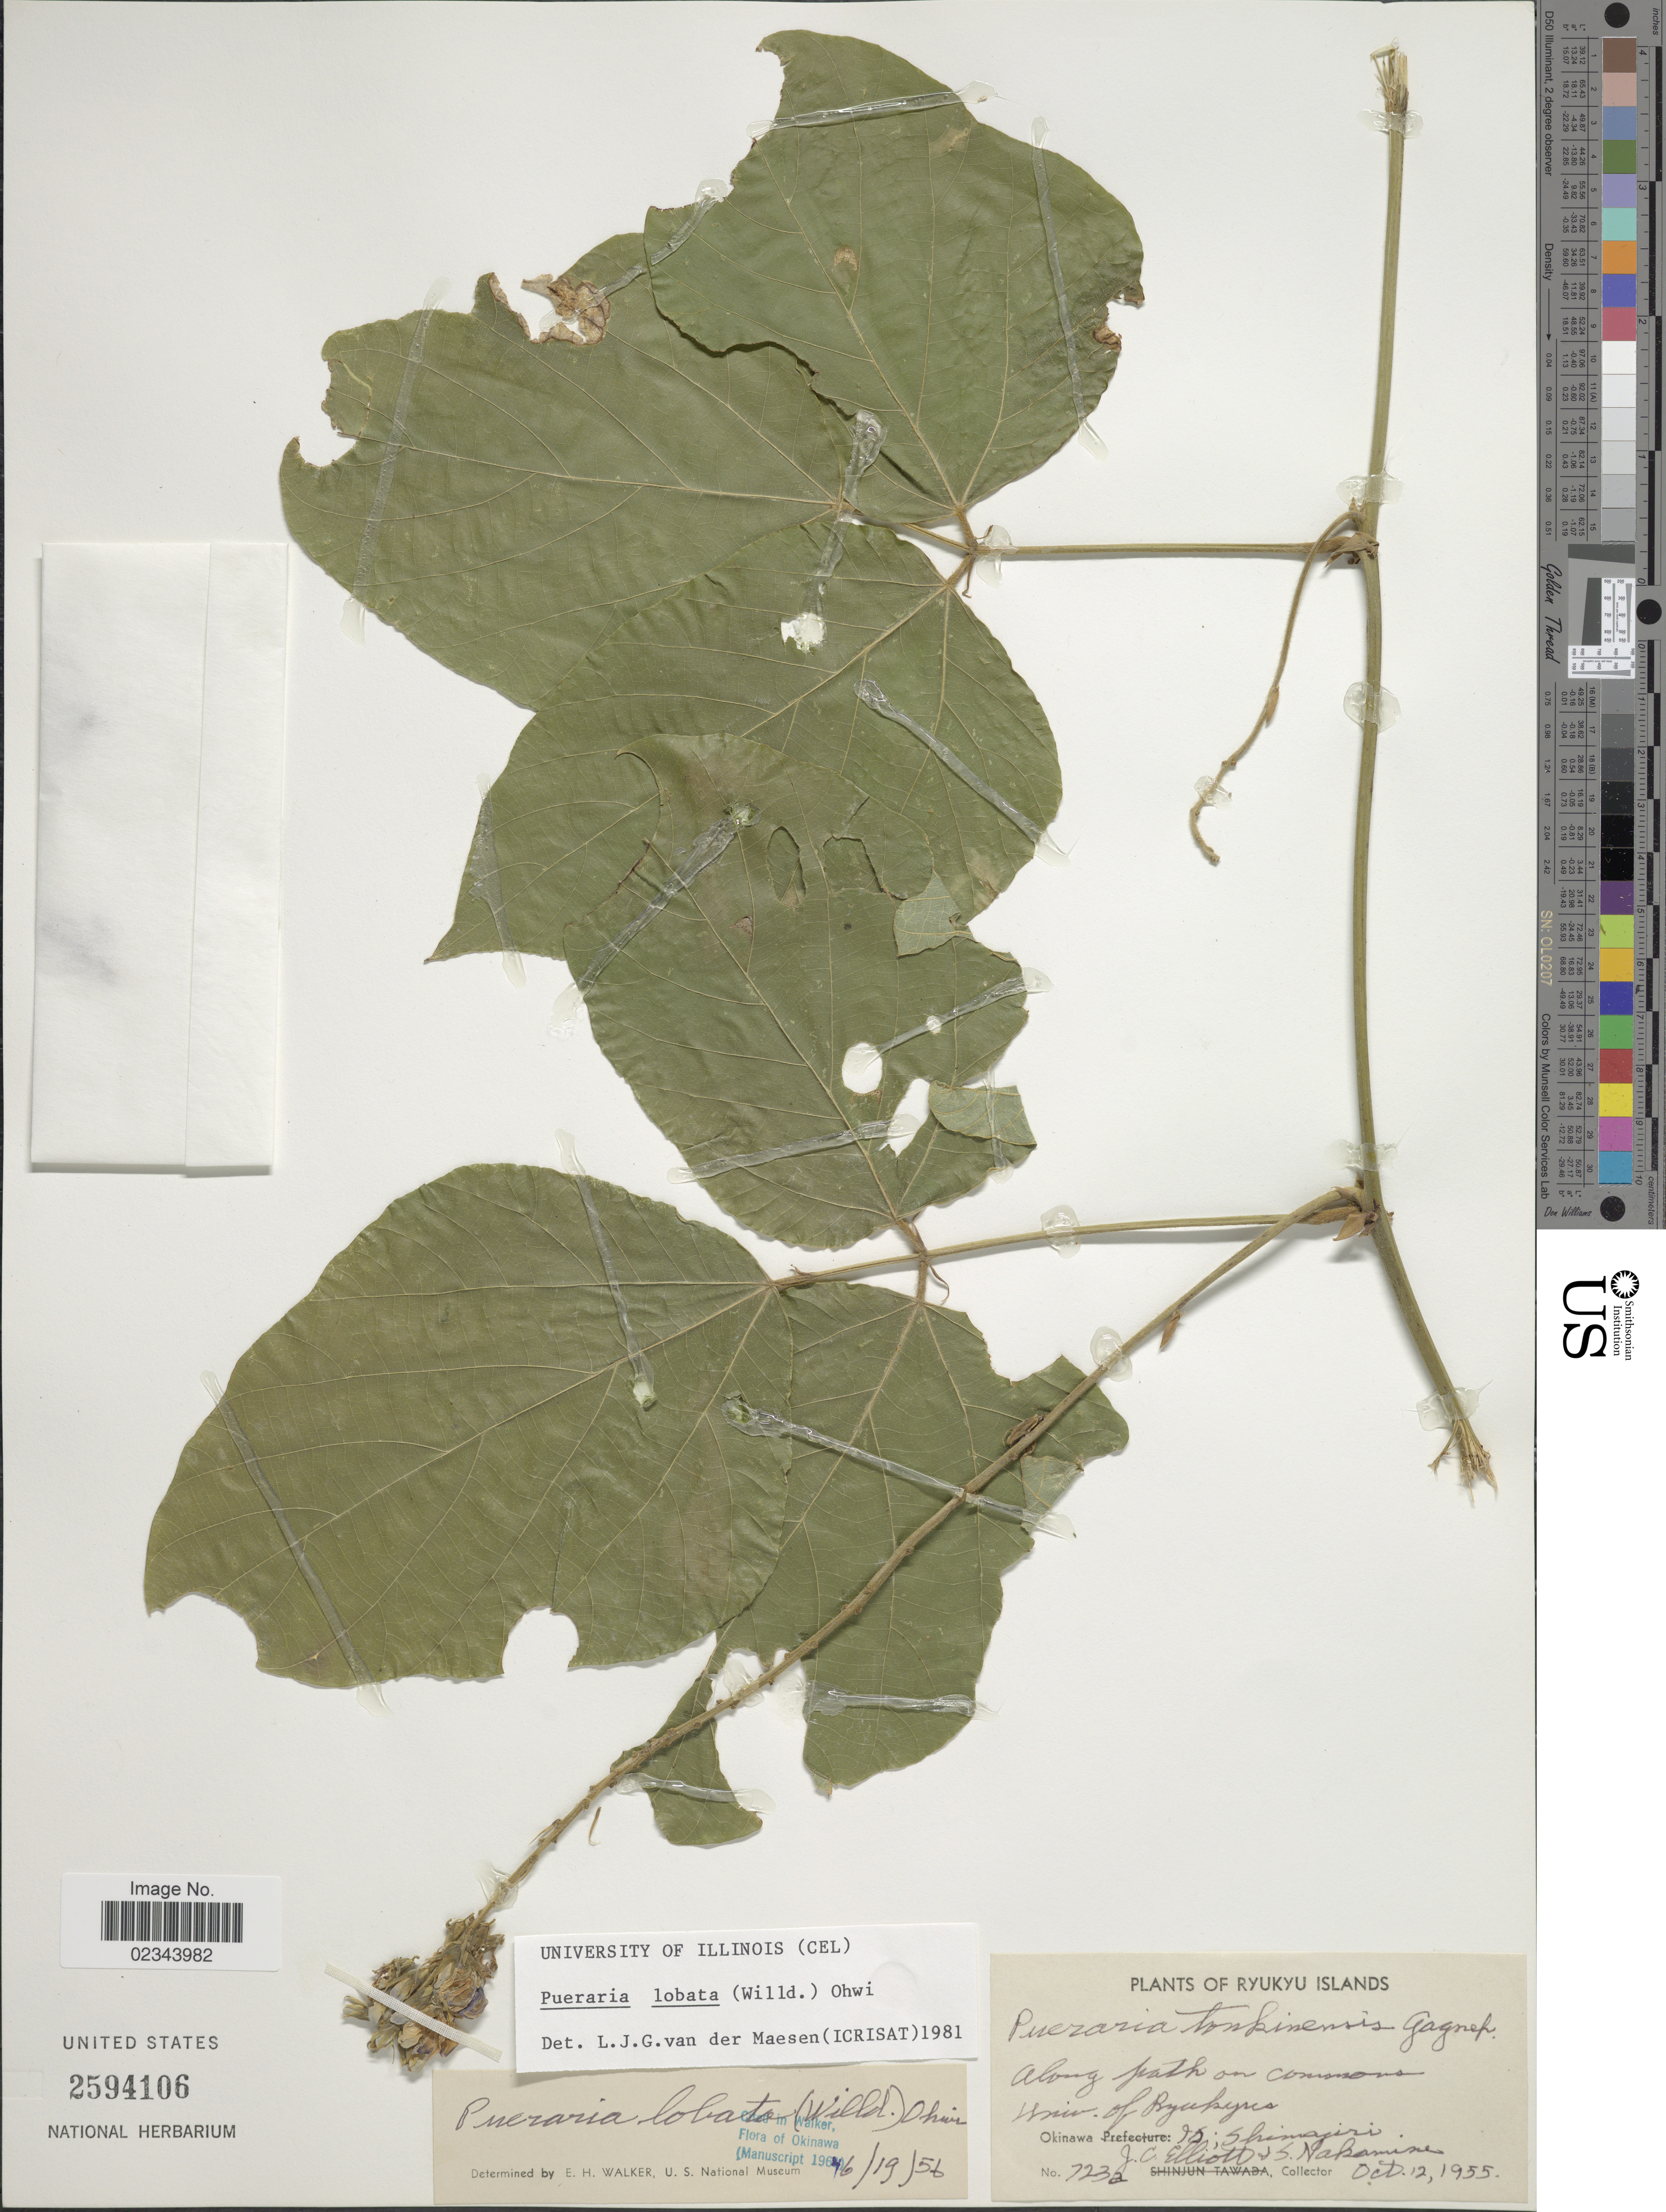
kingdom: Plantae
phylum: Tracheophyta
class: Magnoliopsida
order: Fabales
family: Fabaceae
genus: Pueraria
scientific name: Pueraria lobata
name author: (Willd.) Ohwi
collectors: J. C. Elliott & S. Nakamine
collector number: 7232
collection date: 1955-10-12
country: Japan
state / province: Okinawa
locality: Ryukyu Islands. Along path on commons Univ. of Ryukyus Is. Shimajiri.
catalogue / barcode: US 2594106